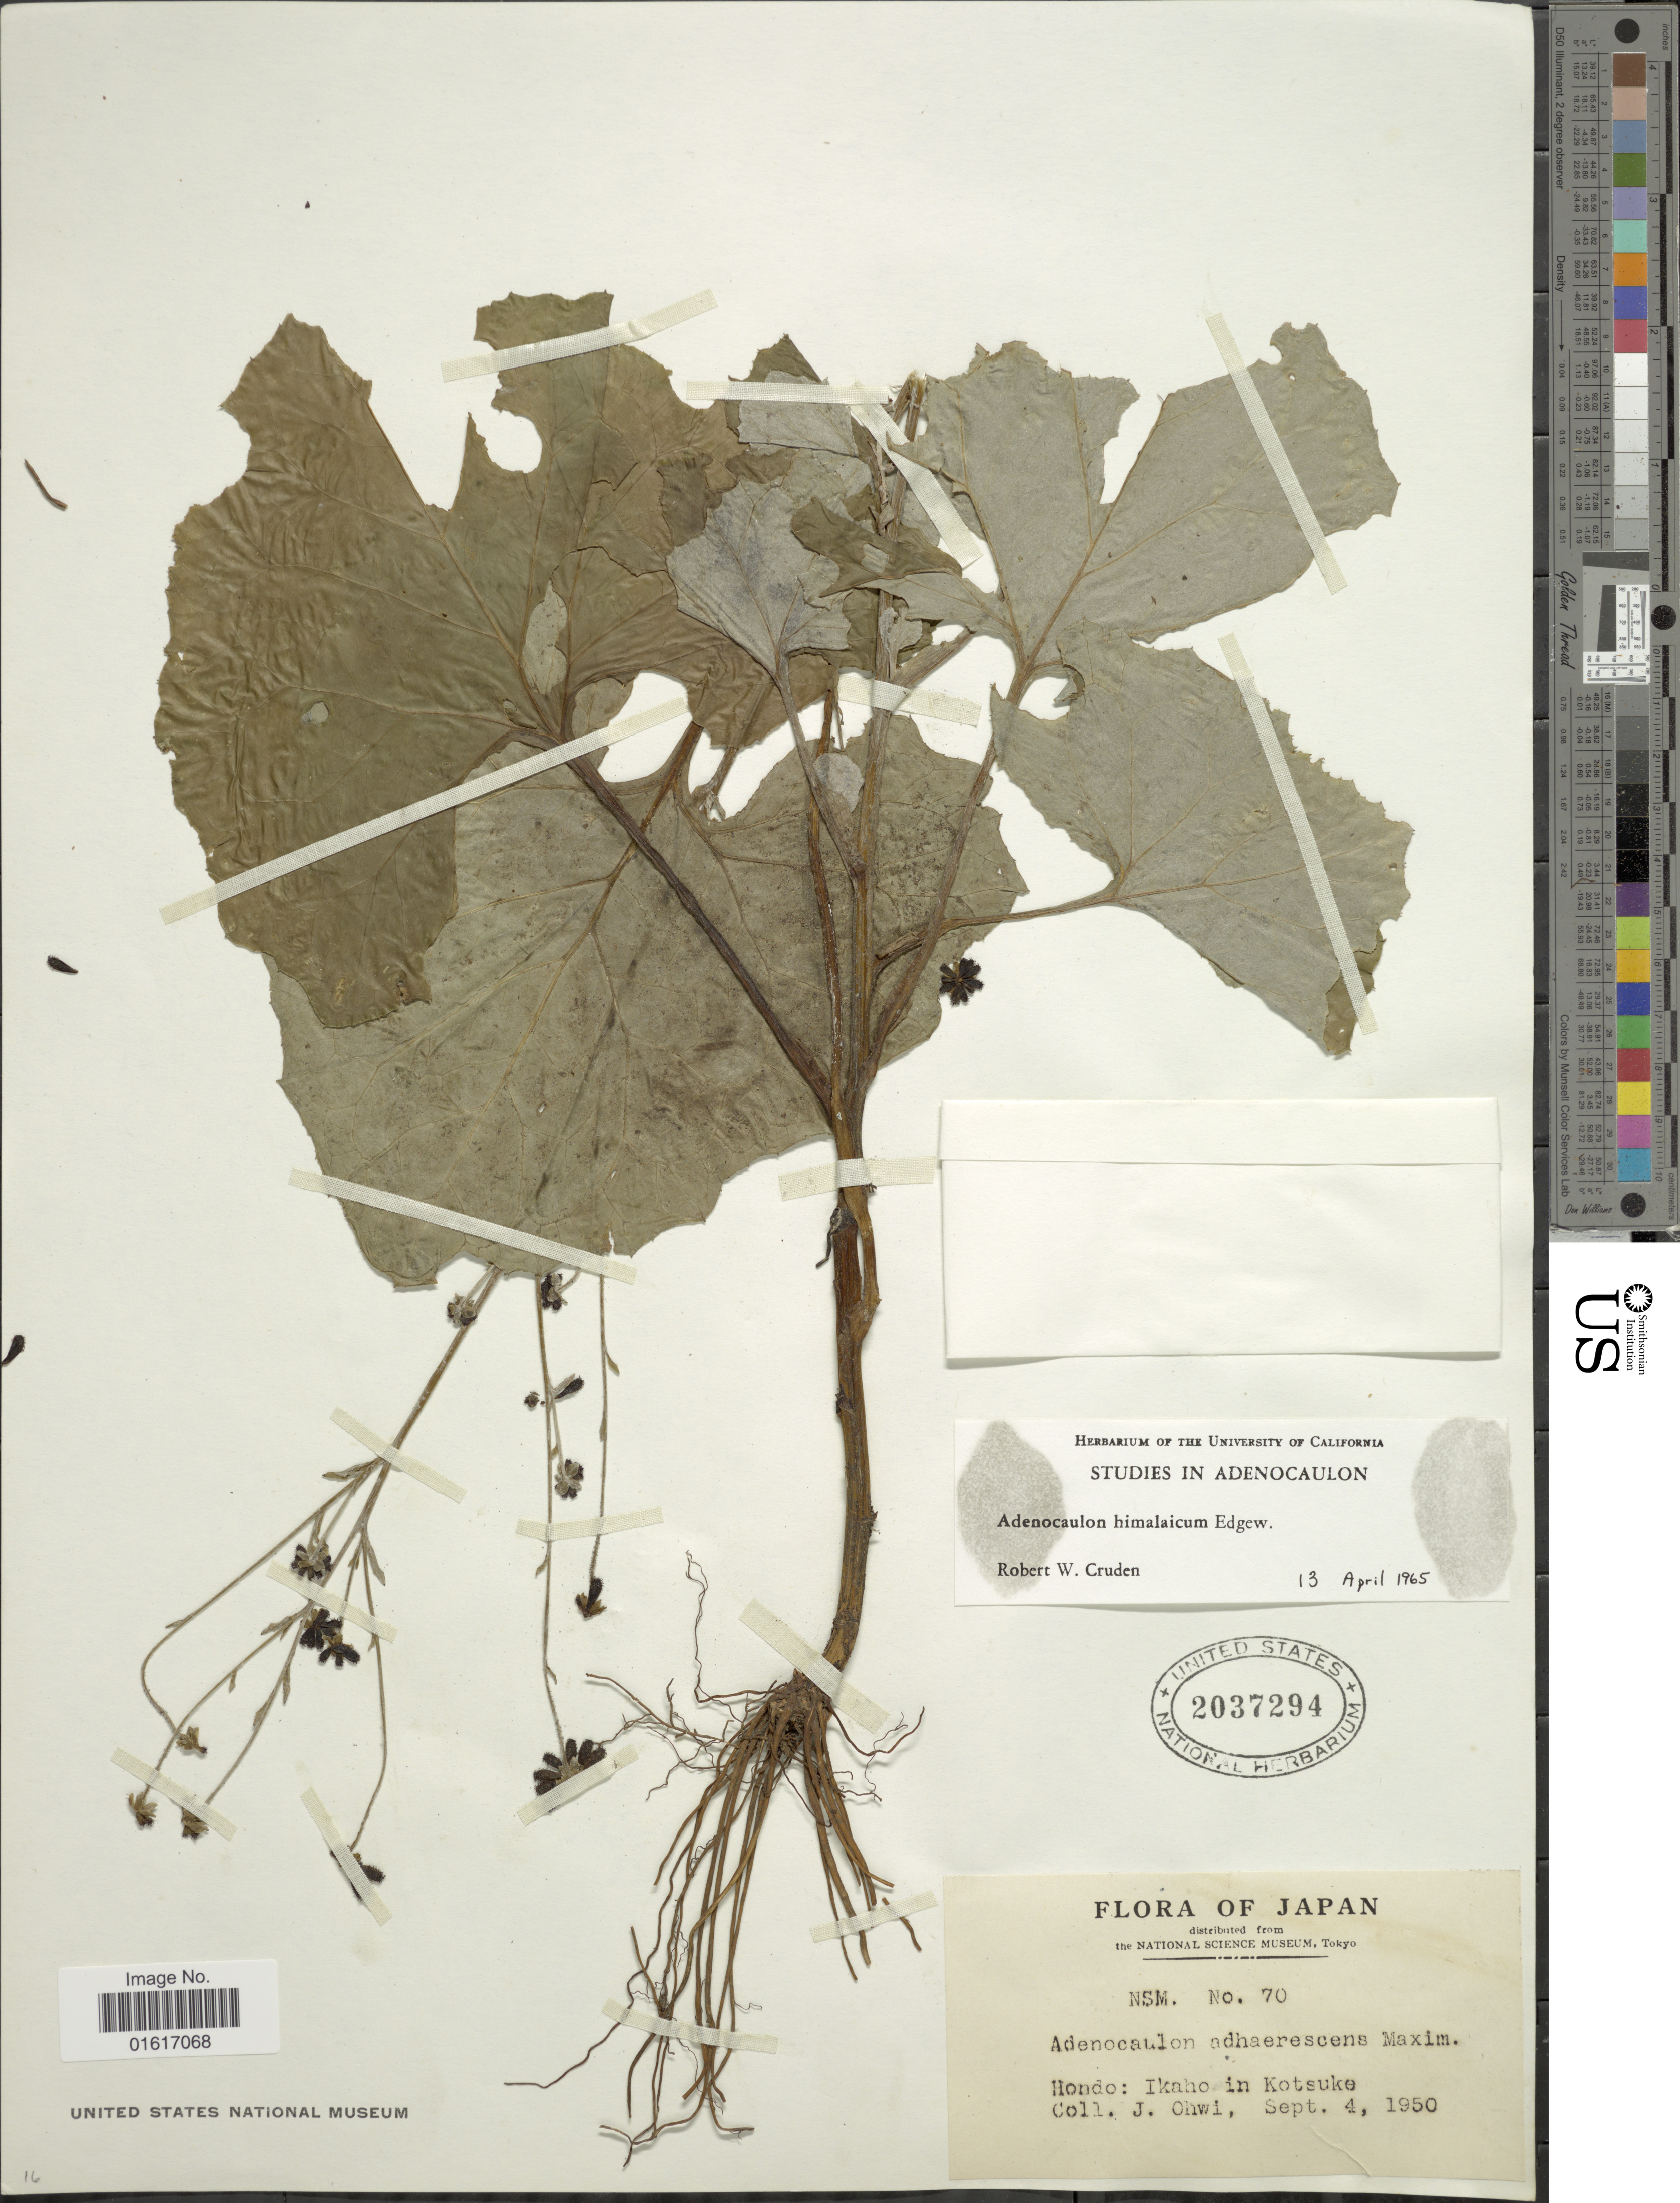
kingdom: Plantae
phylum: Tracheophyta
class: Magnoliopsida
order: Asterales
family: Asteraceae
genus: Adenocaulon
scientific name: Adenocaulon himalaicum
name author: Edgew.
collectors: J. Ohwi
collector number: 70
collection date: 1950-09-04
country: Japan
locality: Hondo: Ikaho in Kotsuke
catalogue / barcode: US 2037294